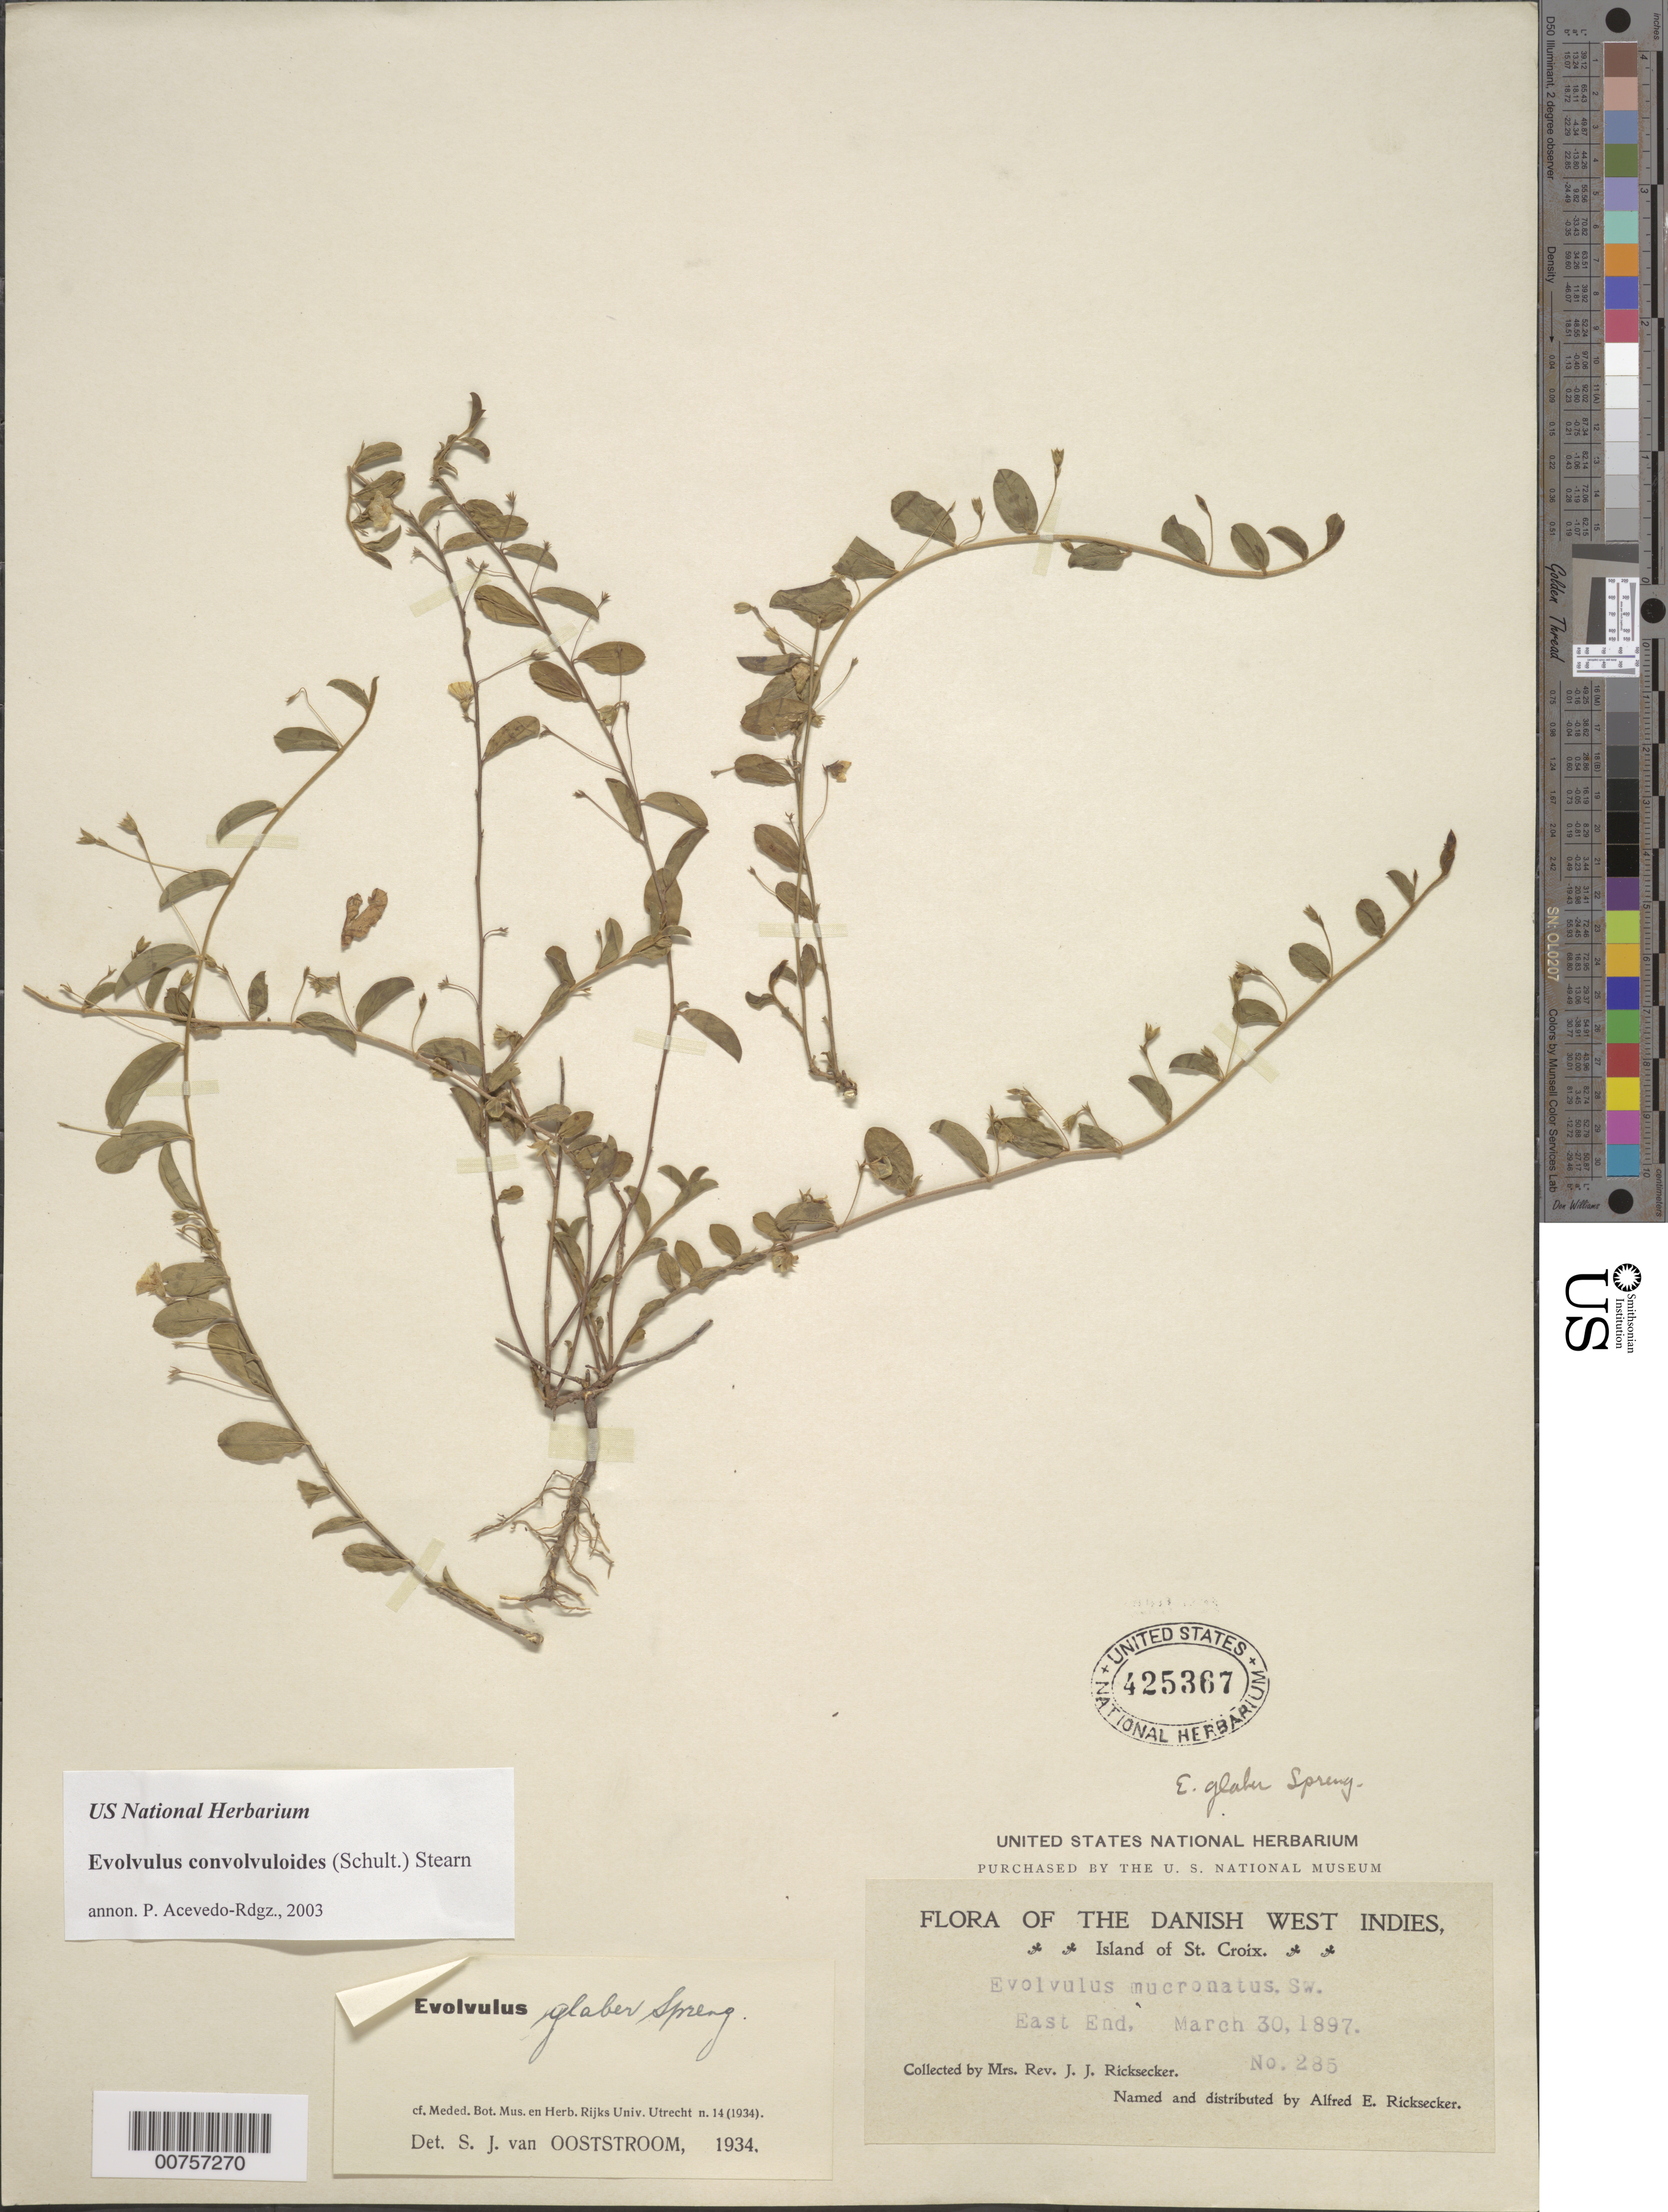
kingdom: Plantae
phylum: Tracheophyta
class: Magnoliopsida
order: Solanales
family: Convolvulaceae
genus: Evolvulus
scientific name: Evolvulus convolvuloides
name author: (Willd. ex Schult.) Stearn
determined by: Acevedo-Rodríguez, P., (BOT), Smithsonian Institution - National Museum of Natural History (UNITED STATES)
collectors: L. A. Ricksecker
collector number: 285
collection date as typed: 30 Mar 1897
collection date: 1897-03-30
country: U.S. Virgin Islands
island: St. Croix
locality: East end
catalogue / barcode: US 425367